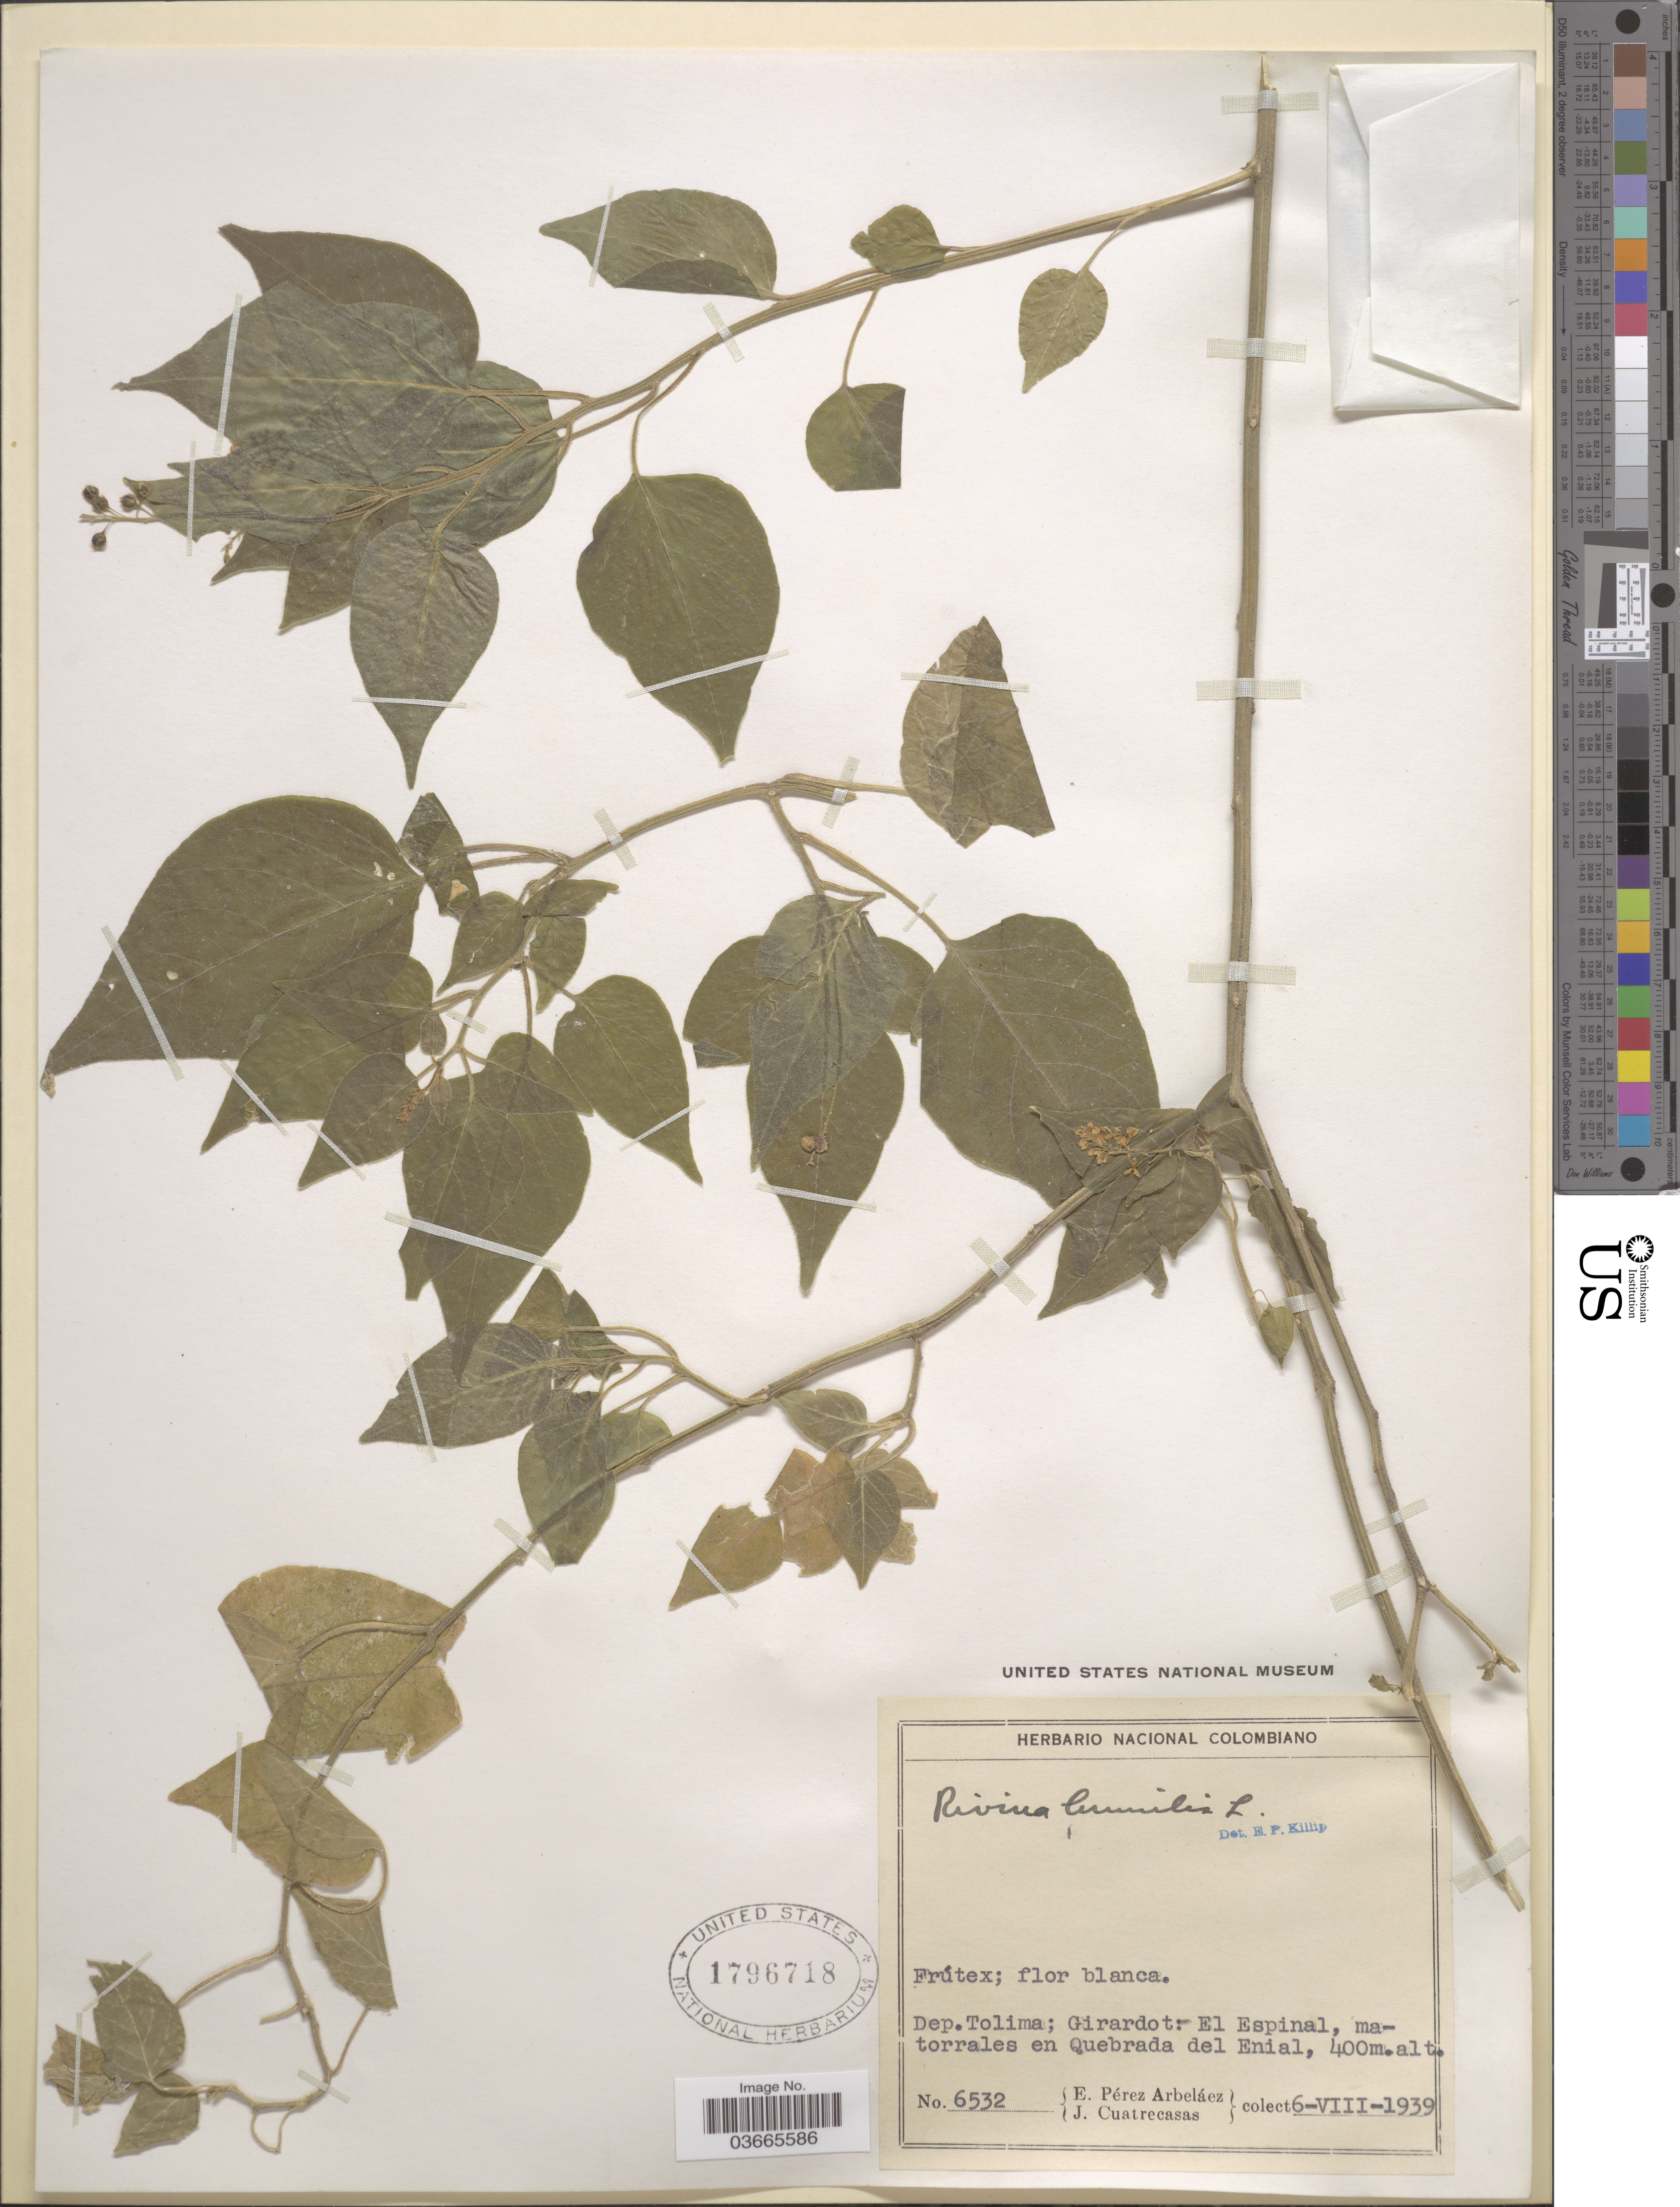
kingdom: Plantae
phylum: Tracheophyta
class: Magnoliopsida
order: Caryophyllales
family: Phytolaccaceae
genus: Rivina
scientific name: Rivina humilis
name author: L.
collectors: E. Pérez Arbeláez & J. Cuatrecasas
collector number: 6532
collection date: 1939-08-06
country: Colombia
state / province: Tolima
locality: Dep. Tolima; Girardot-El Espinal, matorrales en Quebrada del Enial.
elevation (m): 400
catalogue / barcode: US 1796718